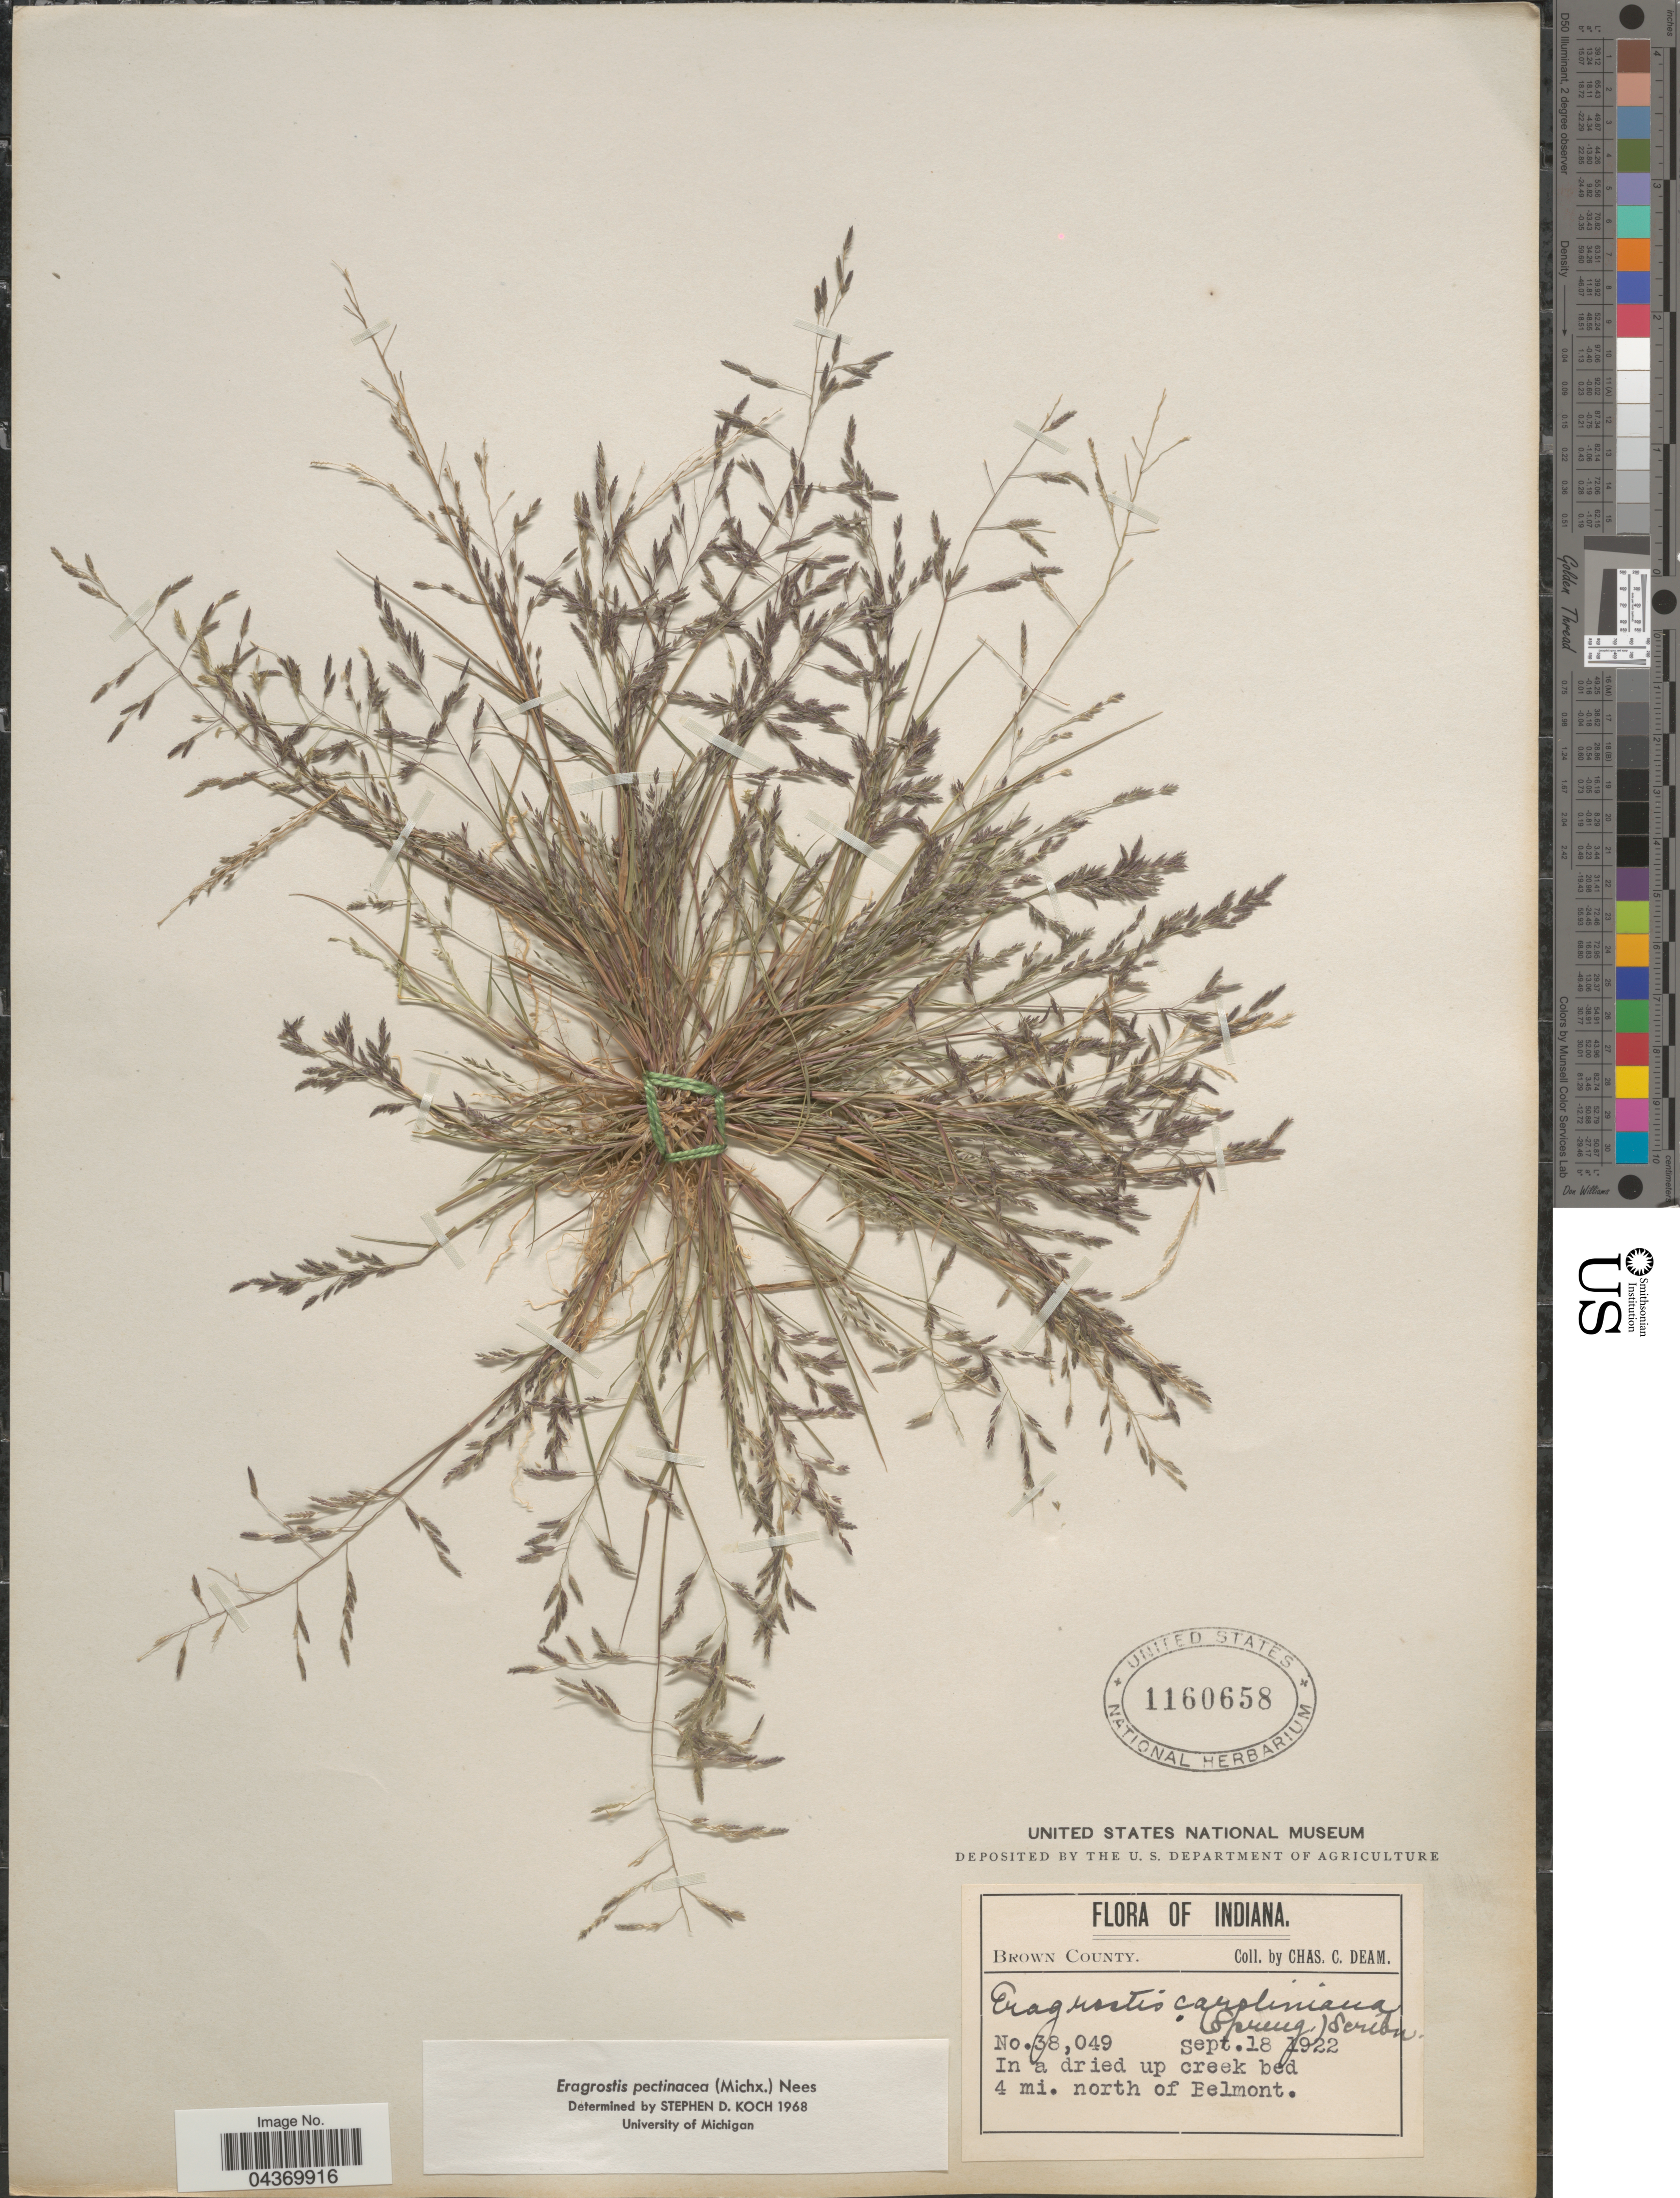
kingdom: Plantae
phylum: Tracheophyta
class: Liliopsida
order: Poales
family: Poaceae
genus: Eragrostis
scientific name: Eragrostis pectinacea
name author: (Michx.) Nees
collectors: C. C. Deam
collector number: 38049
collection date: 1922-09-18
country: United States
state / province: Indiana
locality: Brown County. 4 mi. north of Belmont.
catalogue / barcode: US 1160658